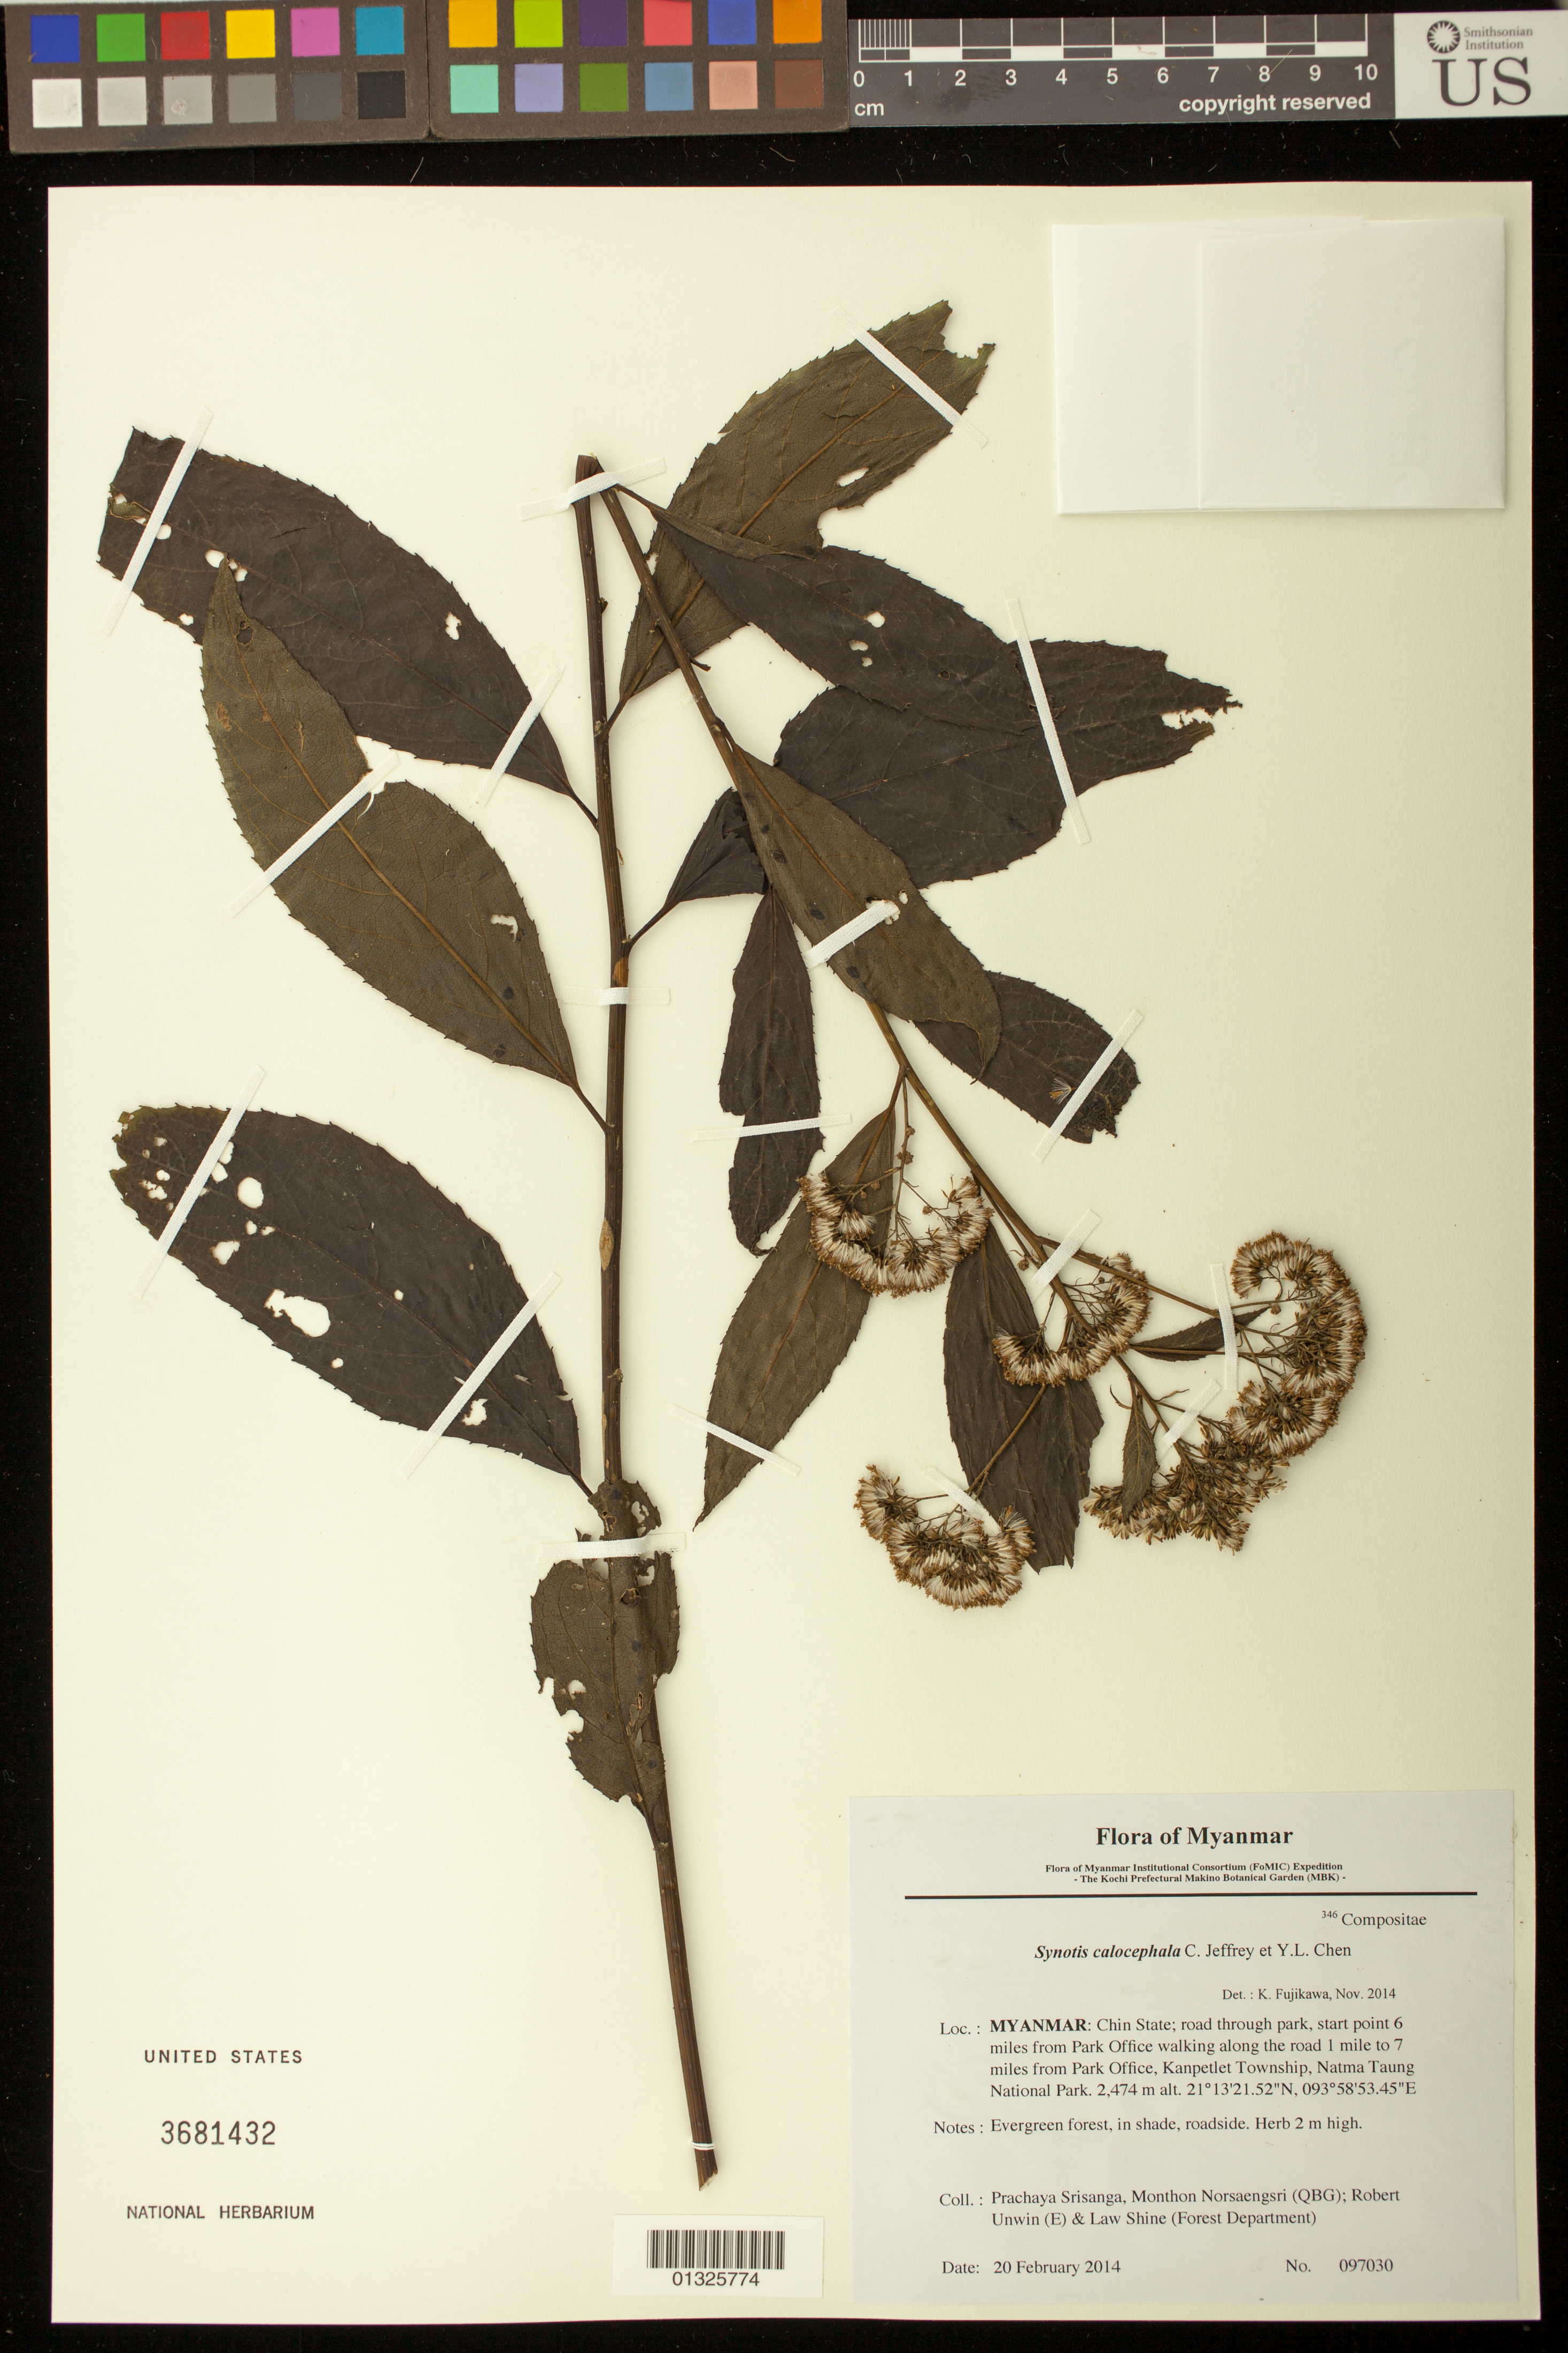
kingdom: Plantae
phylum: Tracheophyta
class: Magnoliopsida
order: Asterales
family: Asteraceae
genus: Synotis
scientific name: Synotis pentantha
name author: (Merr.) M. Tang et al.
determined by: Ren, Chen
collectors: P. Srisanga, M. Norsaengsri, R. Unwin & L. Shine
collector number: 97030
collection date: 2014-02-20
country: Myanmar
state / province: Chin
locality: Road through park, start point 6 miles from Park Office walking along the road 1 mile to 7 miles from Park Office, Kanpetlet Township, Natma Taung National Park.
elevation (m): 2474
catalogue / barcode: US 3681432